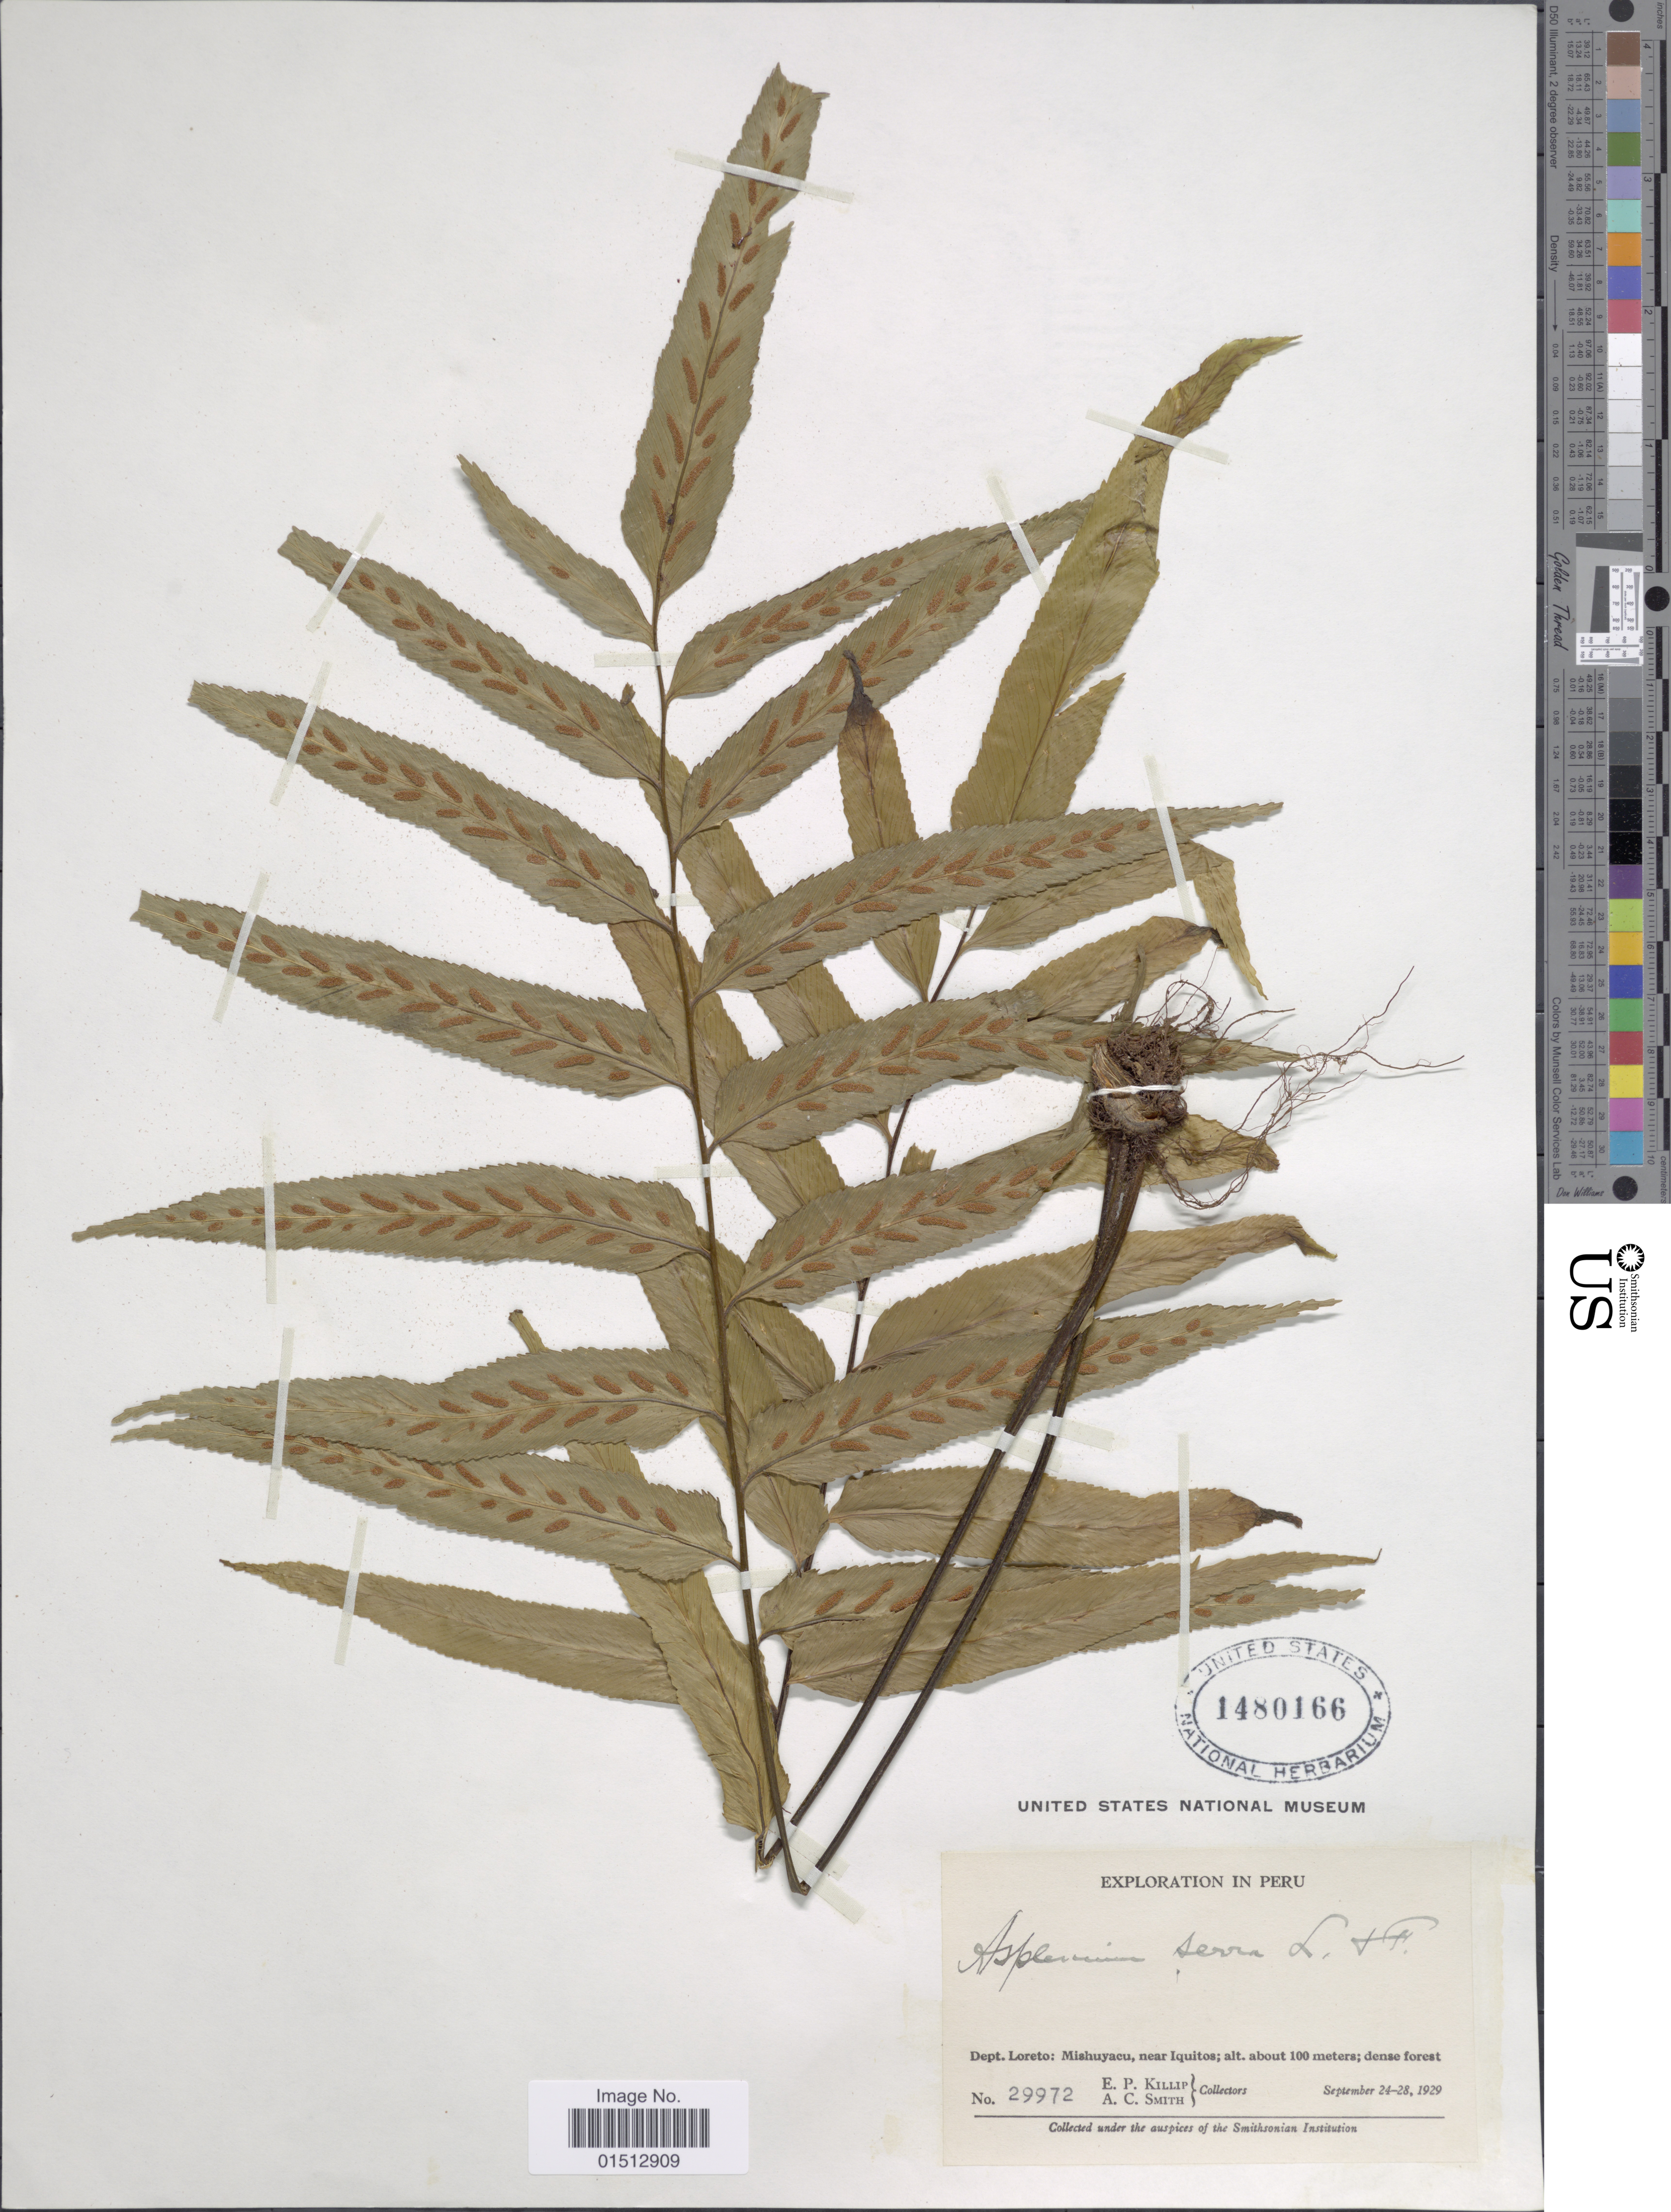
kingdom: Plantae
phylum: Tracheophyta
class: Polypodiopsida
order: Polypodiales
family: Aspleniaceae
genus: Asplenium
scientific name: Asplenium serra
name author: Langsd. & Fisch.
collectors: E. P. Killip & A. C. Smith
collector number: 29972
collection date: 1929-09-24/1929-09-28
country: Peru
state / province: Loreto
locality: Peru, Dept. Loreto: Mishuyacu, near Iquitos.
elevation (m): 100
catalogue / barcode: US 1480166